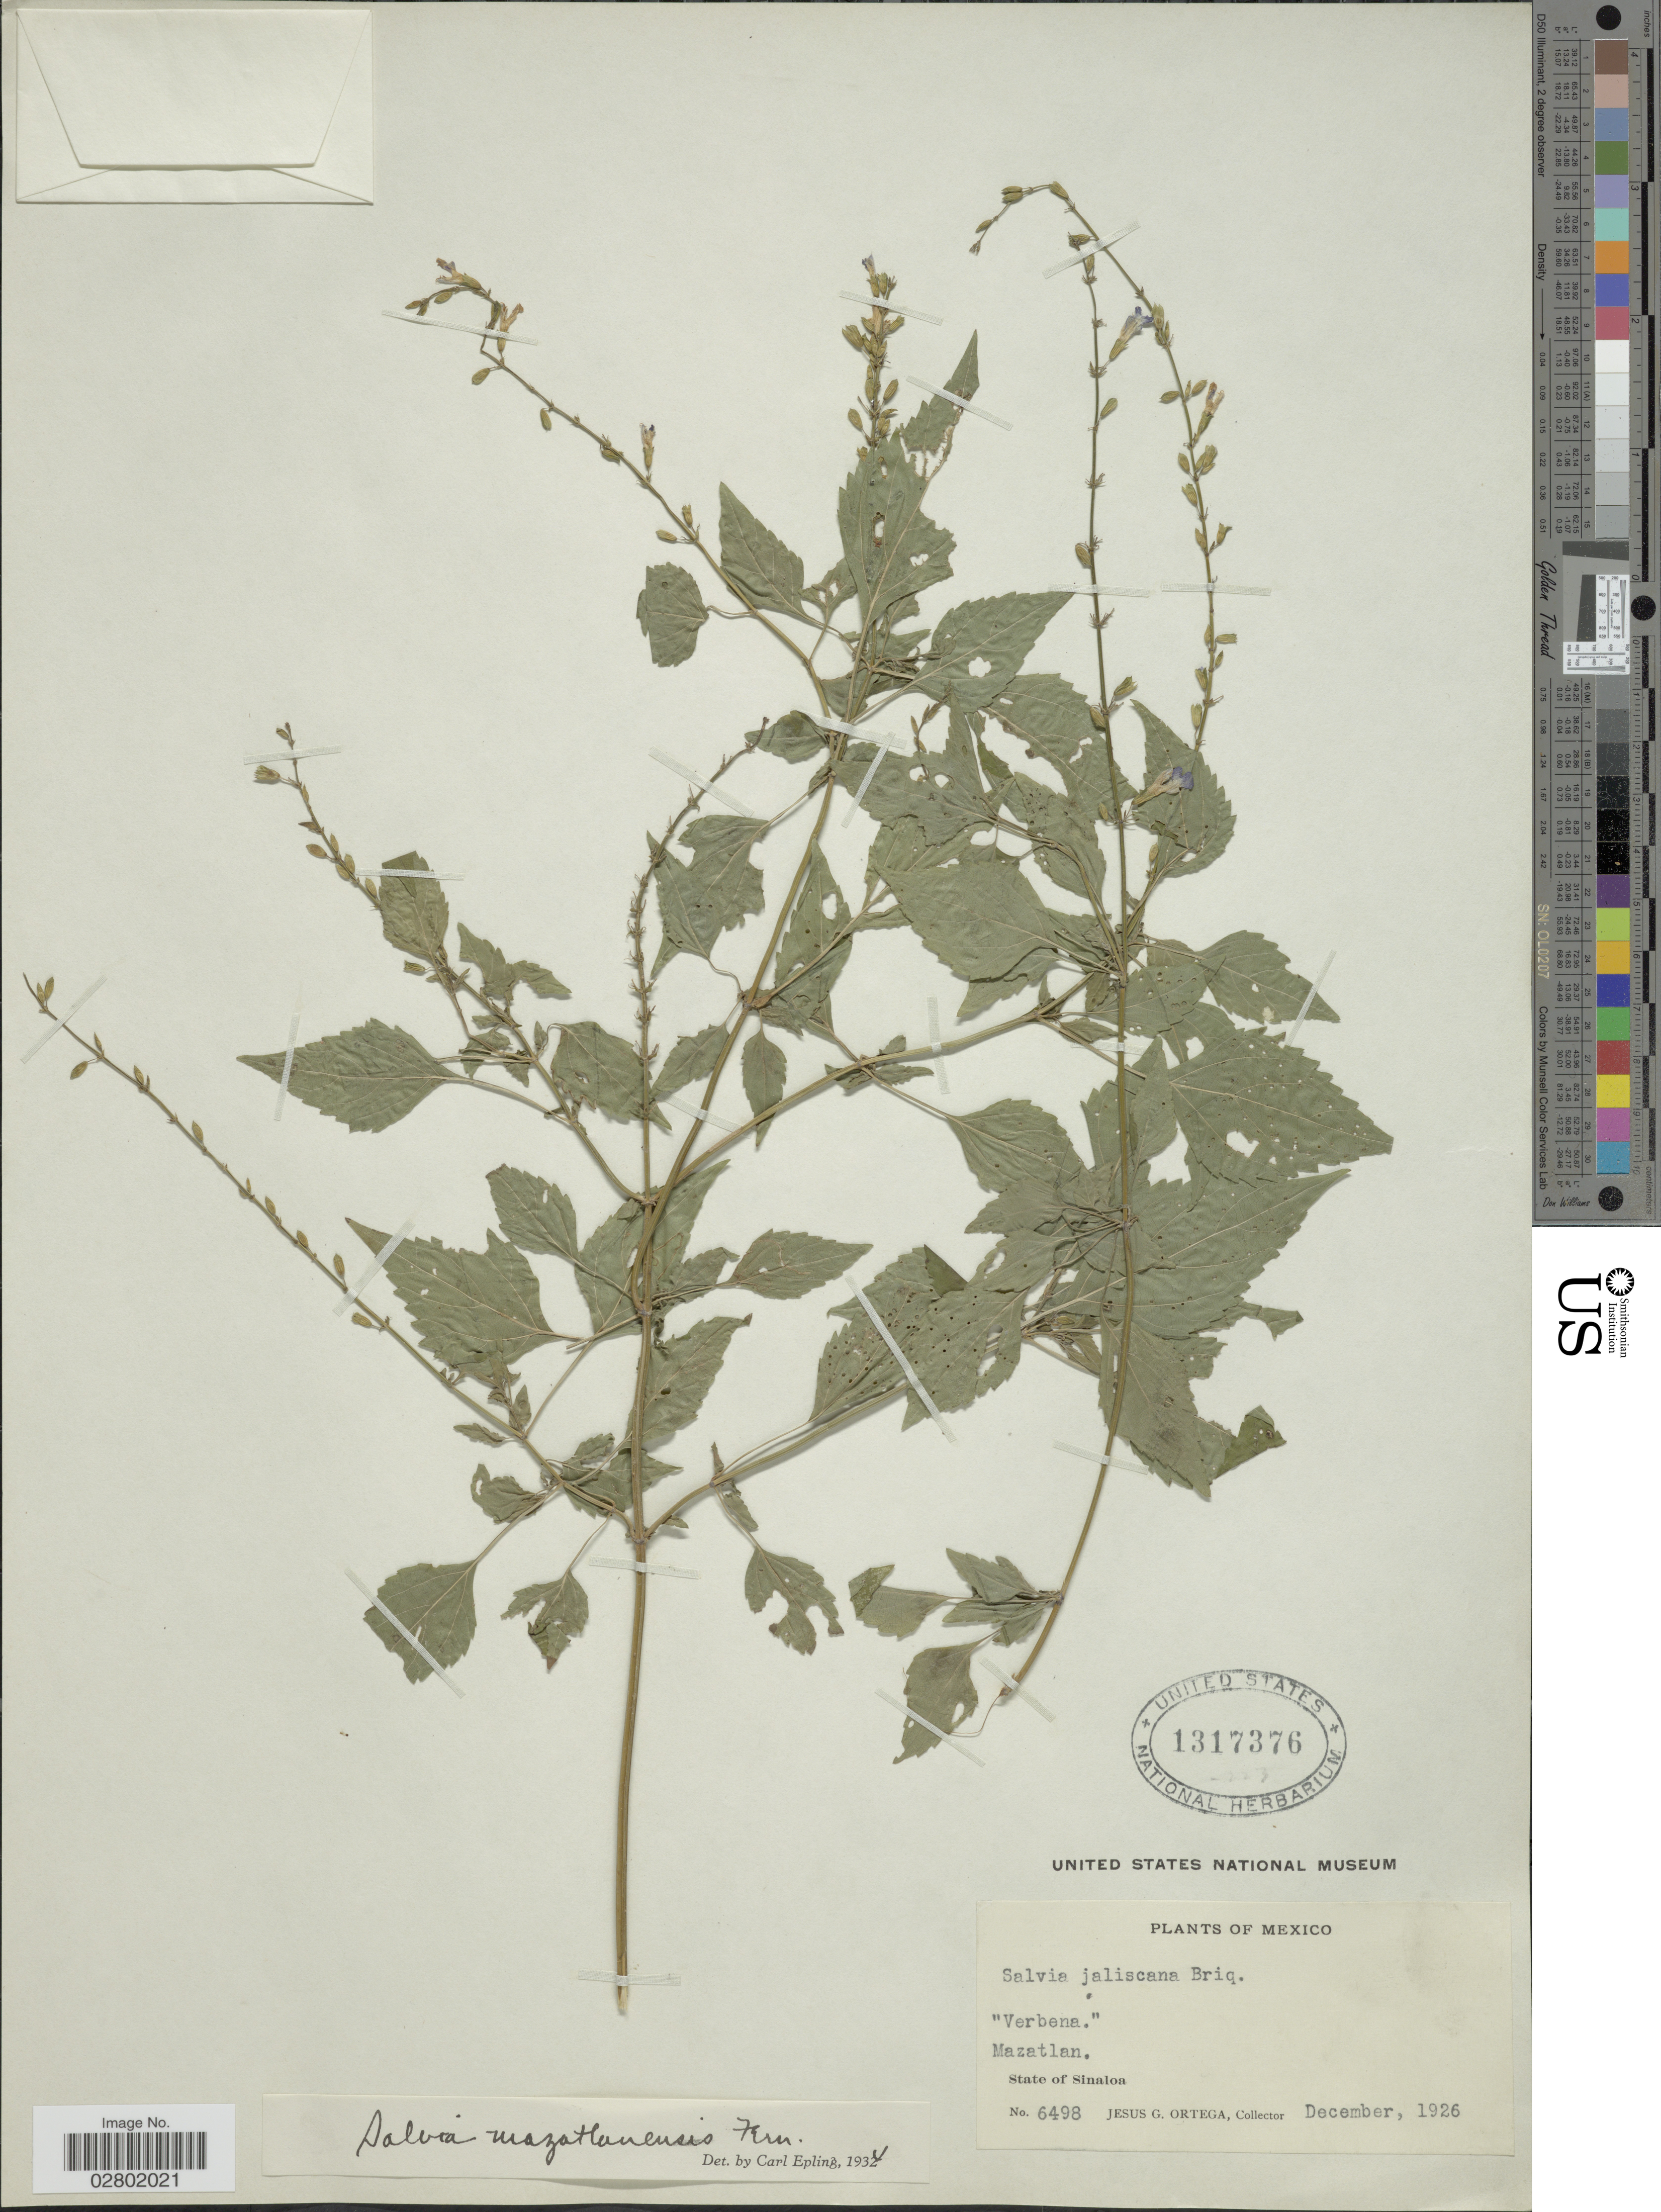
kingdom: Plantae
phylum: Tracheophyta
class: Magnoliopsida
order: Lamiales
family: Lamiaceae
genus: Salvia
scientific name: Salvia mazatlanensis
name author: Fernald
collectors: J. Ortega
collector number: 6498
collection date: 1926-12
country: Mexico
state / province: Sinaloa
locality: Mazatlan.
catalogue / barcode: US 1317376